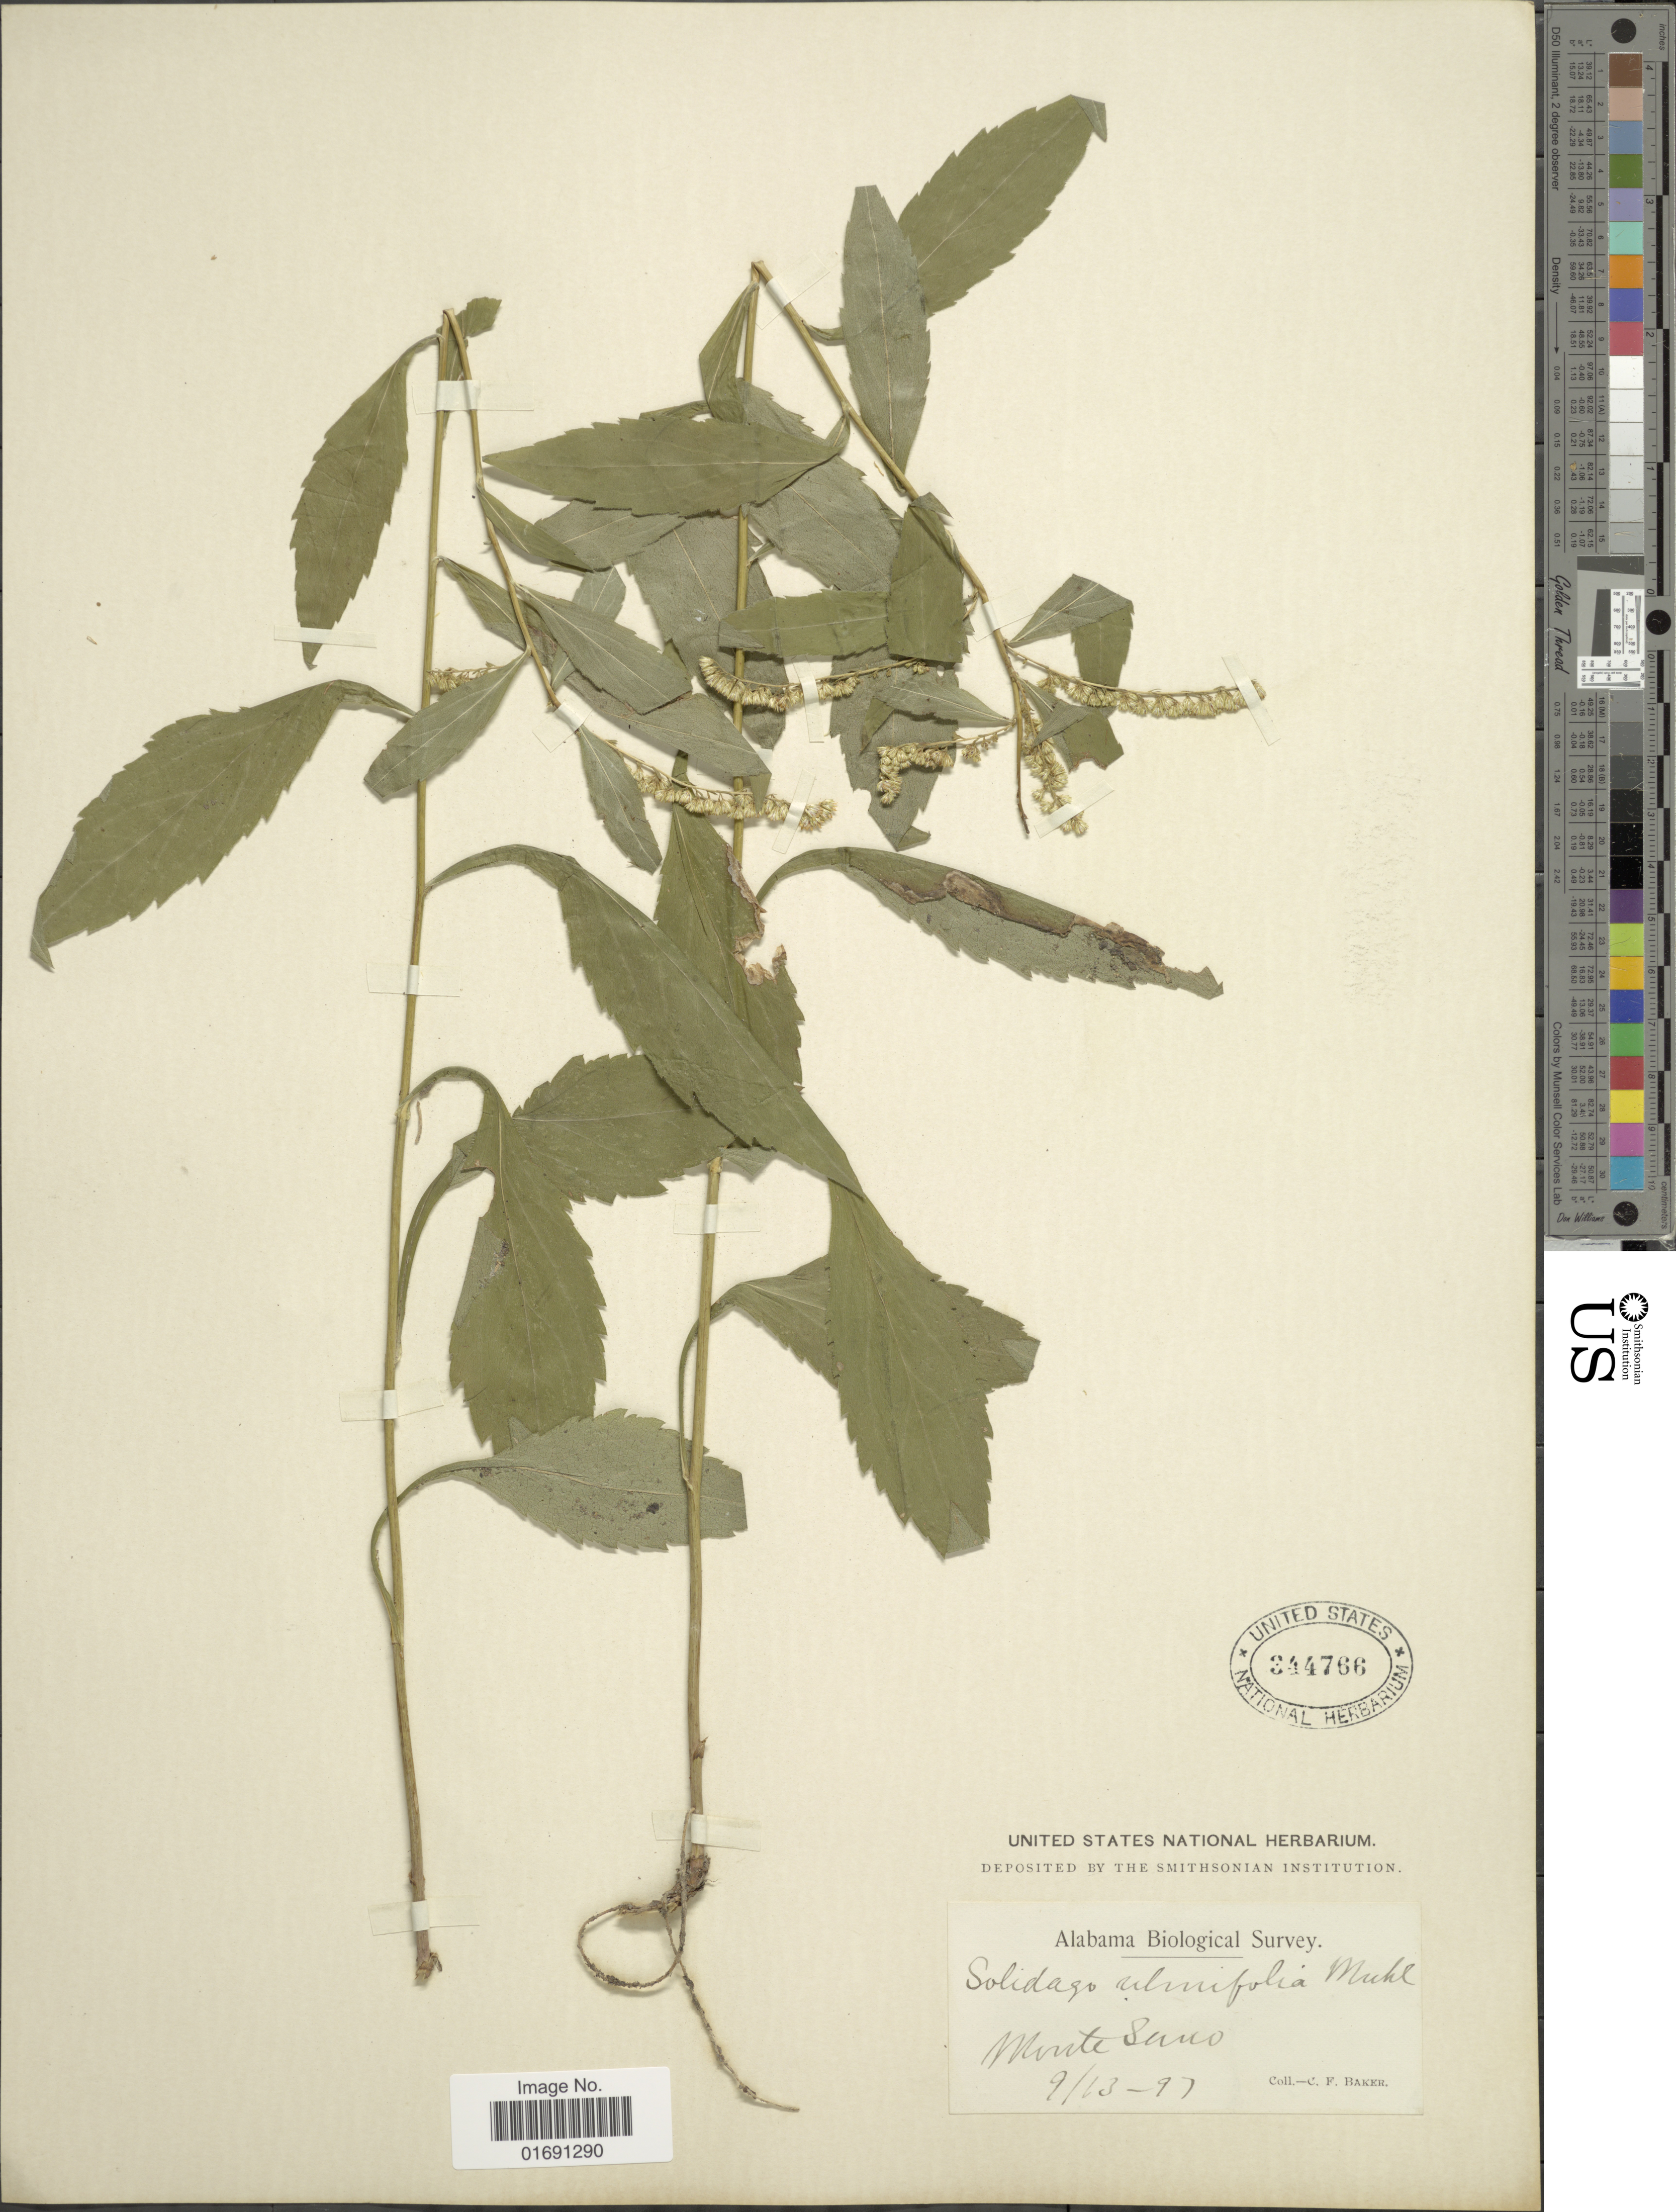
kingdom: Plantae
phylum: Tracheophyta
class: Magnoliopsida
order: Asterales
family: Asteraceae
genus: Solidago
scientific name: Solidago ulmifolia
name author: Muhl. ex Willd.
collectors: C. F. Baker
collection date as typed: Transcribed d/m/y: 13/9/97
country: United States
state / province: Alabama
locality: Monte Sano.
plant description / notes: Corrected "Monte Serno" to "Monte Sano."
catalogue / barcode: US 344766